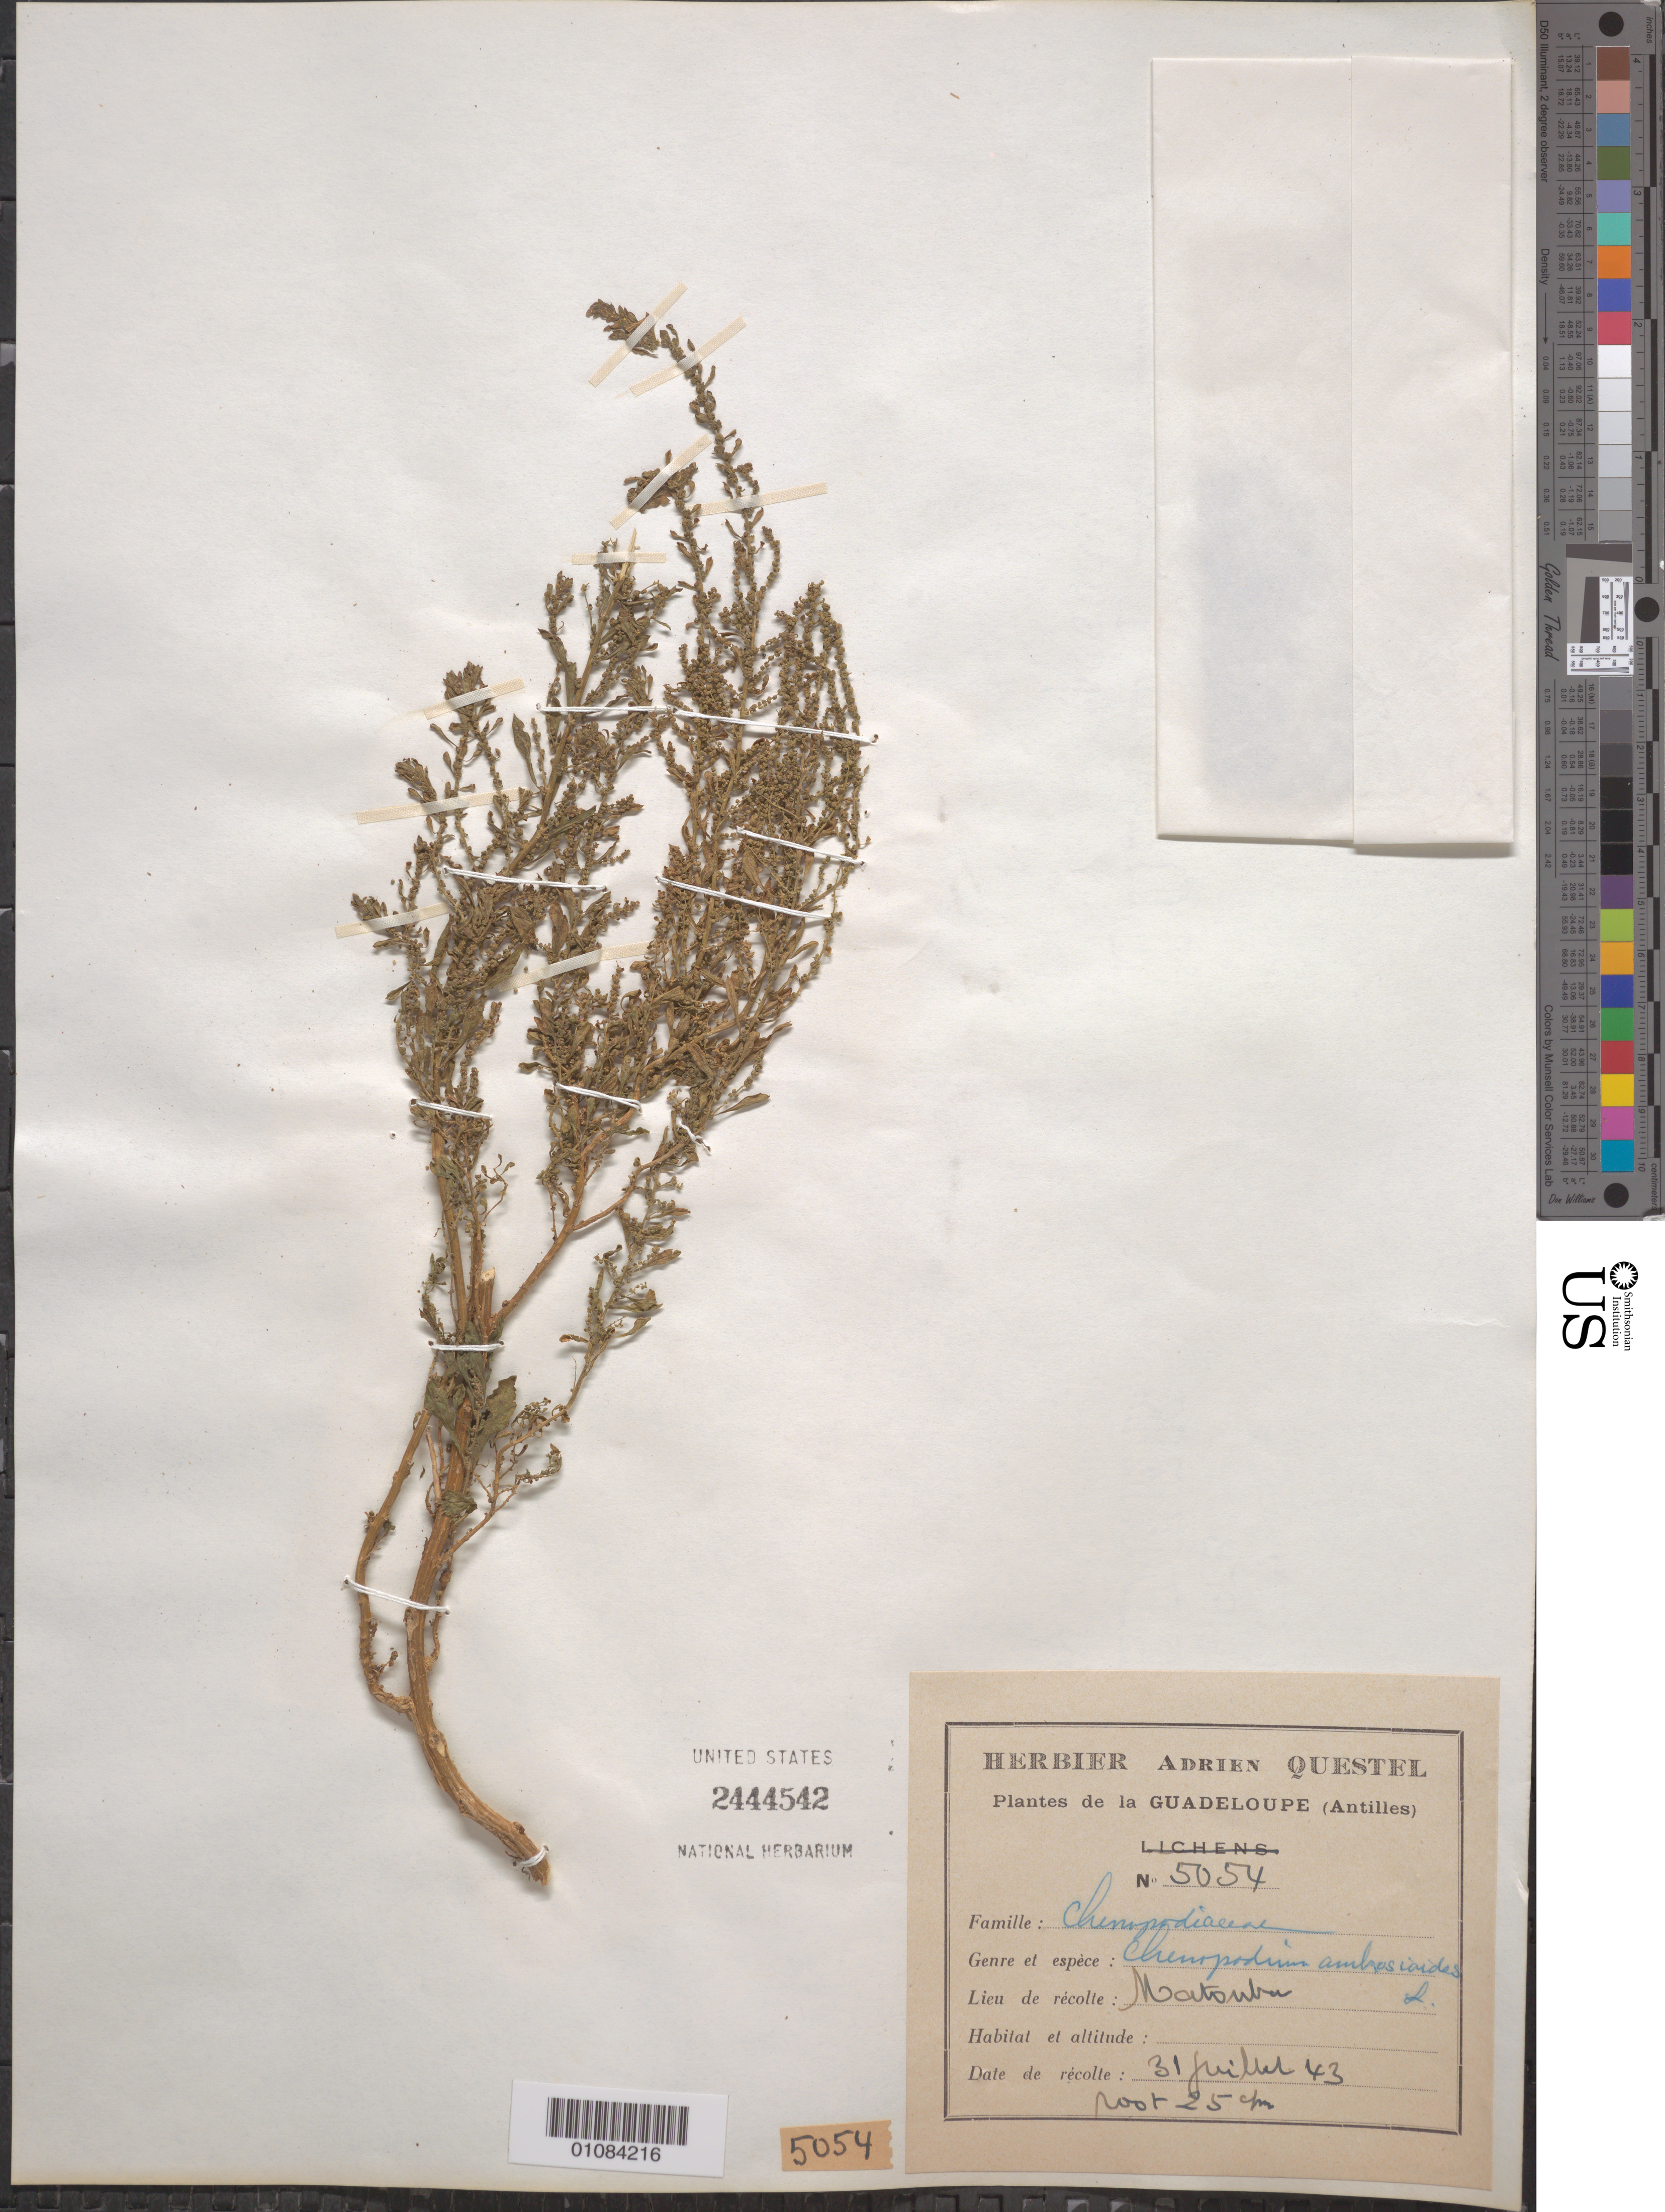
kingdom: Plantae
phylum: Tracheophyta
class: Magnoliopsida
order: Caryophyllales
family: Amaranthaceae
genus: Chenopodium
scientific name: Chenopodium ambrosioides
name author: L.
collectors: A. Questel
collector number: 5054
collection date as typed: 31 Jul 1943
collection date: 1943-07-31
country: Guadeloupe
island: Basse Terre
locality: Matouba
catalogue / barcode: US 2444542